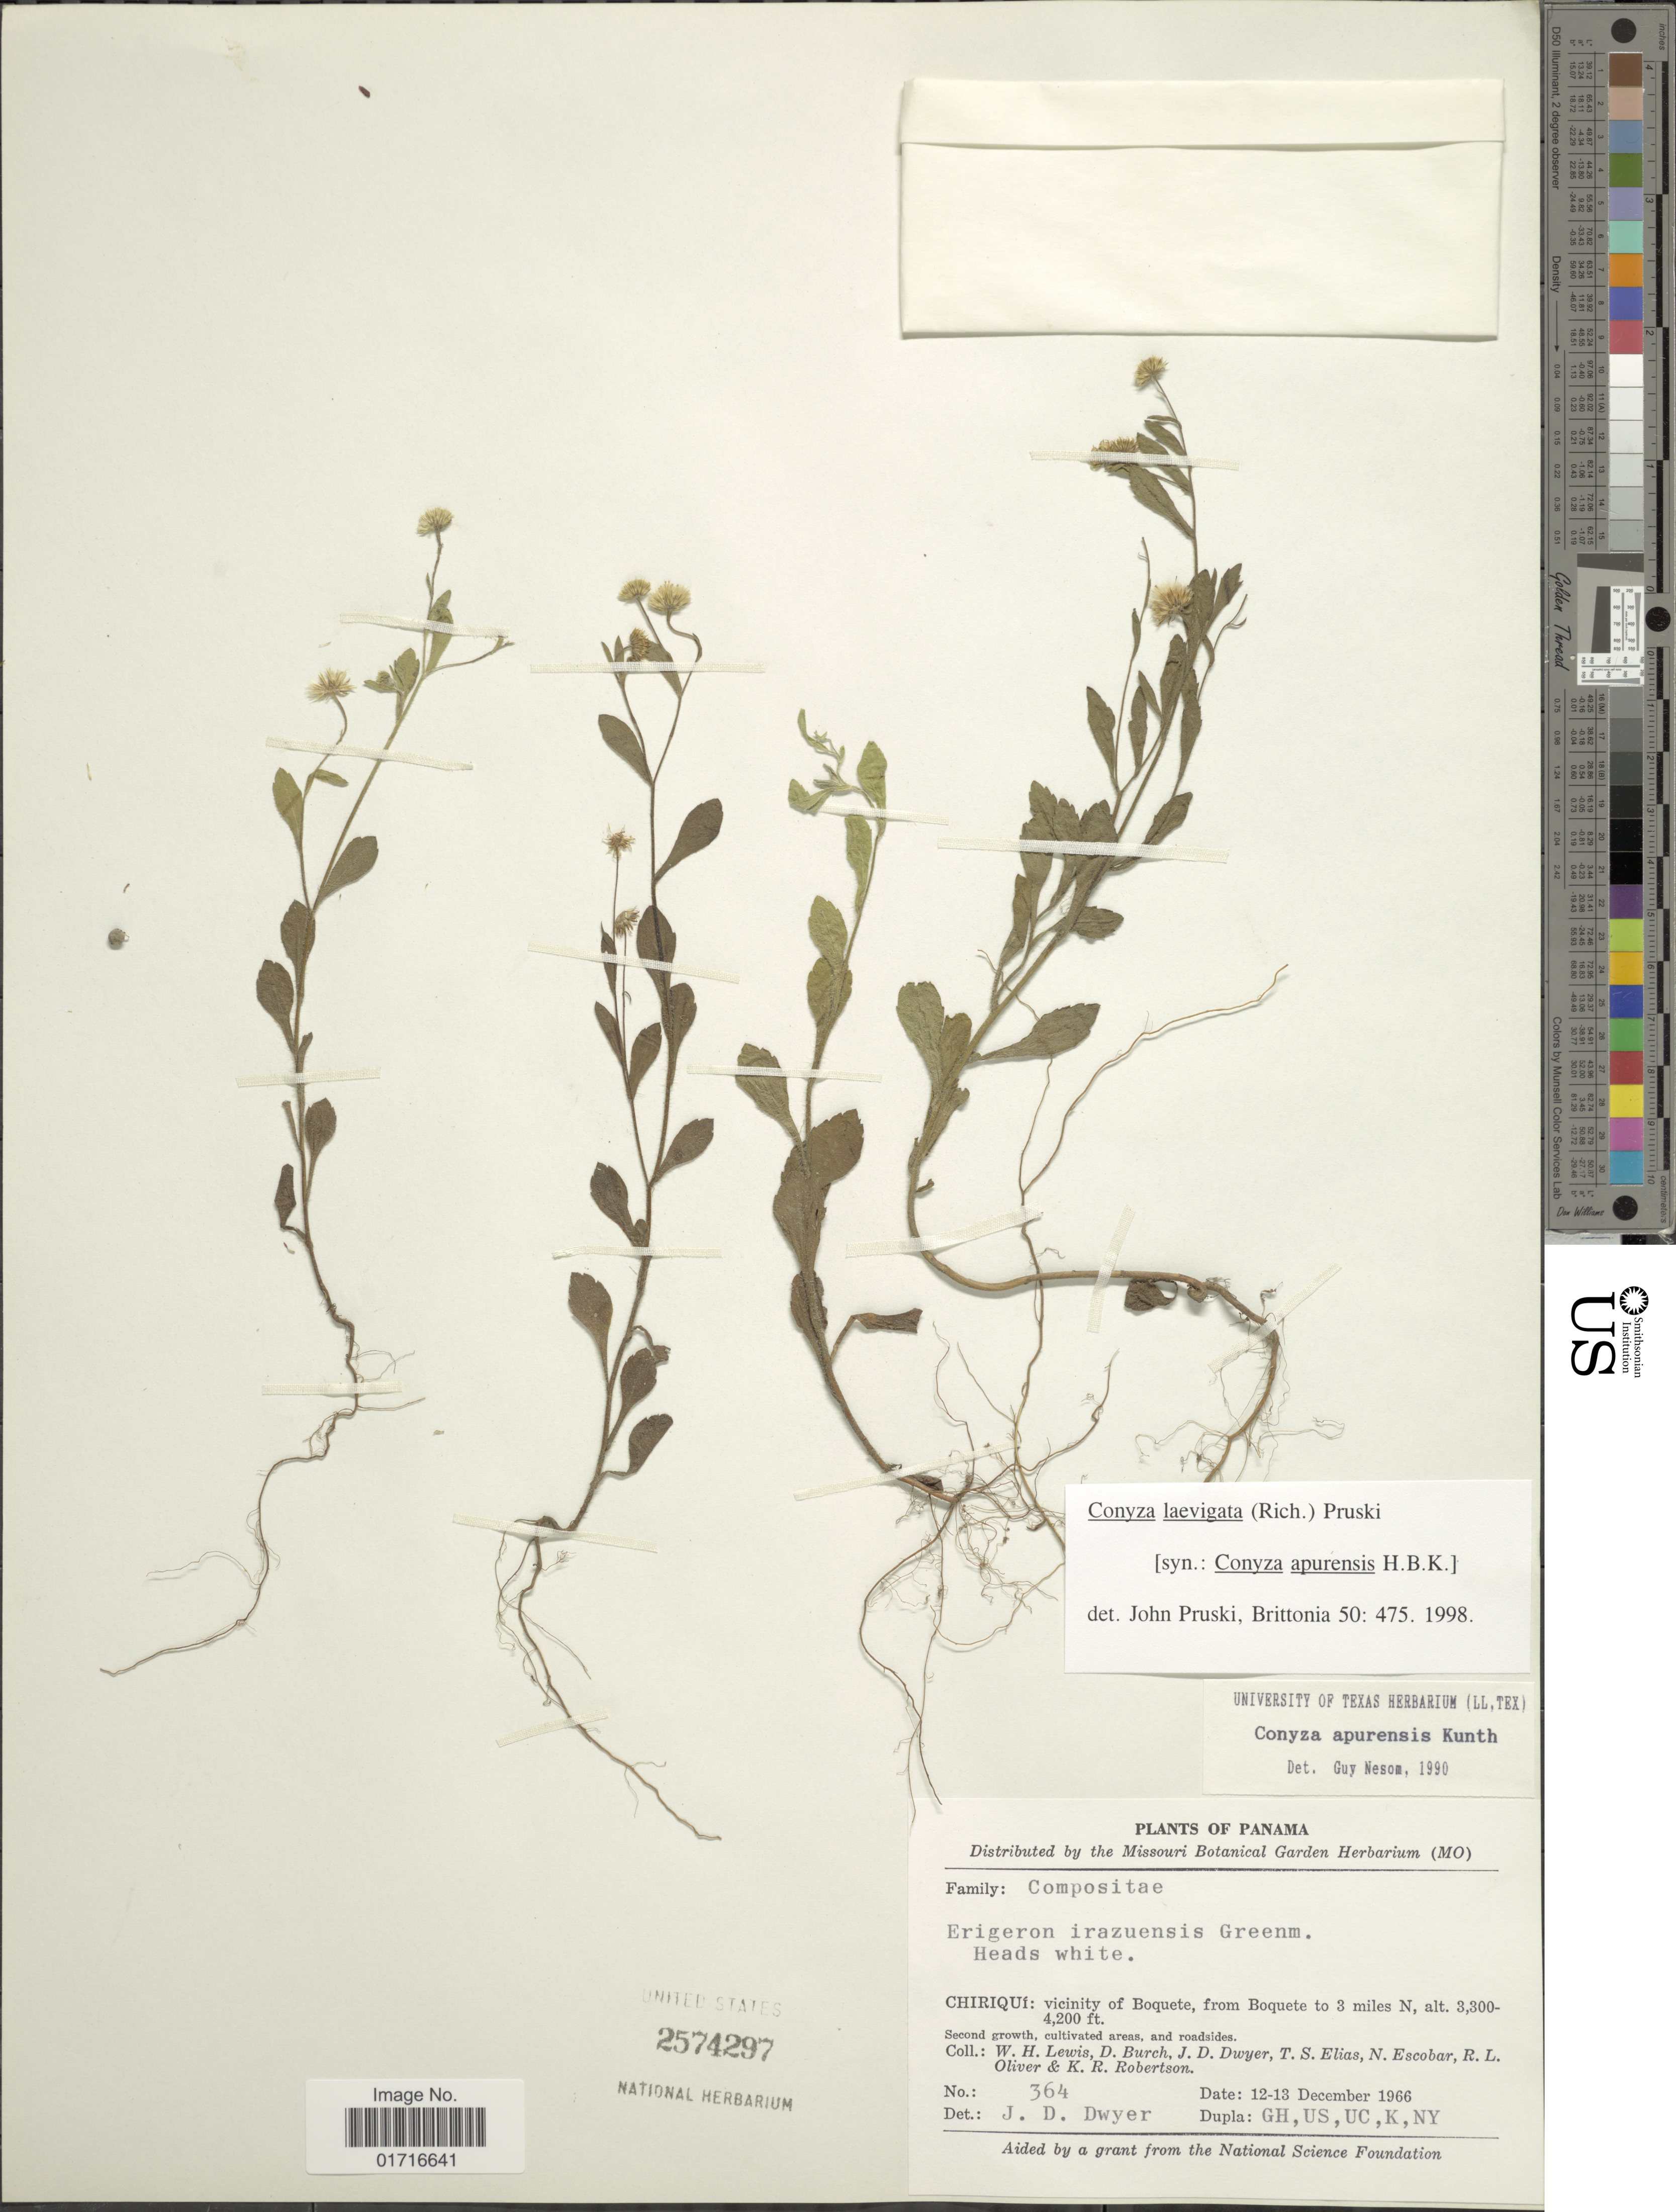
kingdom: Plantae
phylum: Tracheophyta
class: Magnoliopsida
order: Asterales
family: Asteraceae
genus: Conyza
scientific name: Conyza laevigata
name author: (Rich.) Pruski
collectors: W. H. Lewis, D. Burch, J. D. Dwyer, T. S. Elias & et al.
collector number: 364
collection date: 1966-12-12/1966-12-13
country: Panama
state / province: Chiriqui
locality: Chiriqui: vicinity of Boquete, from Boquete to 3 miles N.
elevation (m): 1006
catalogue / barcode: US 2574297